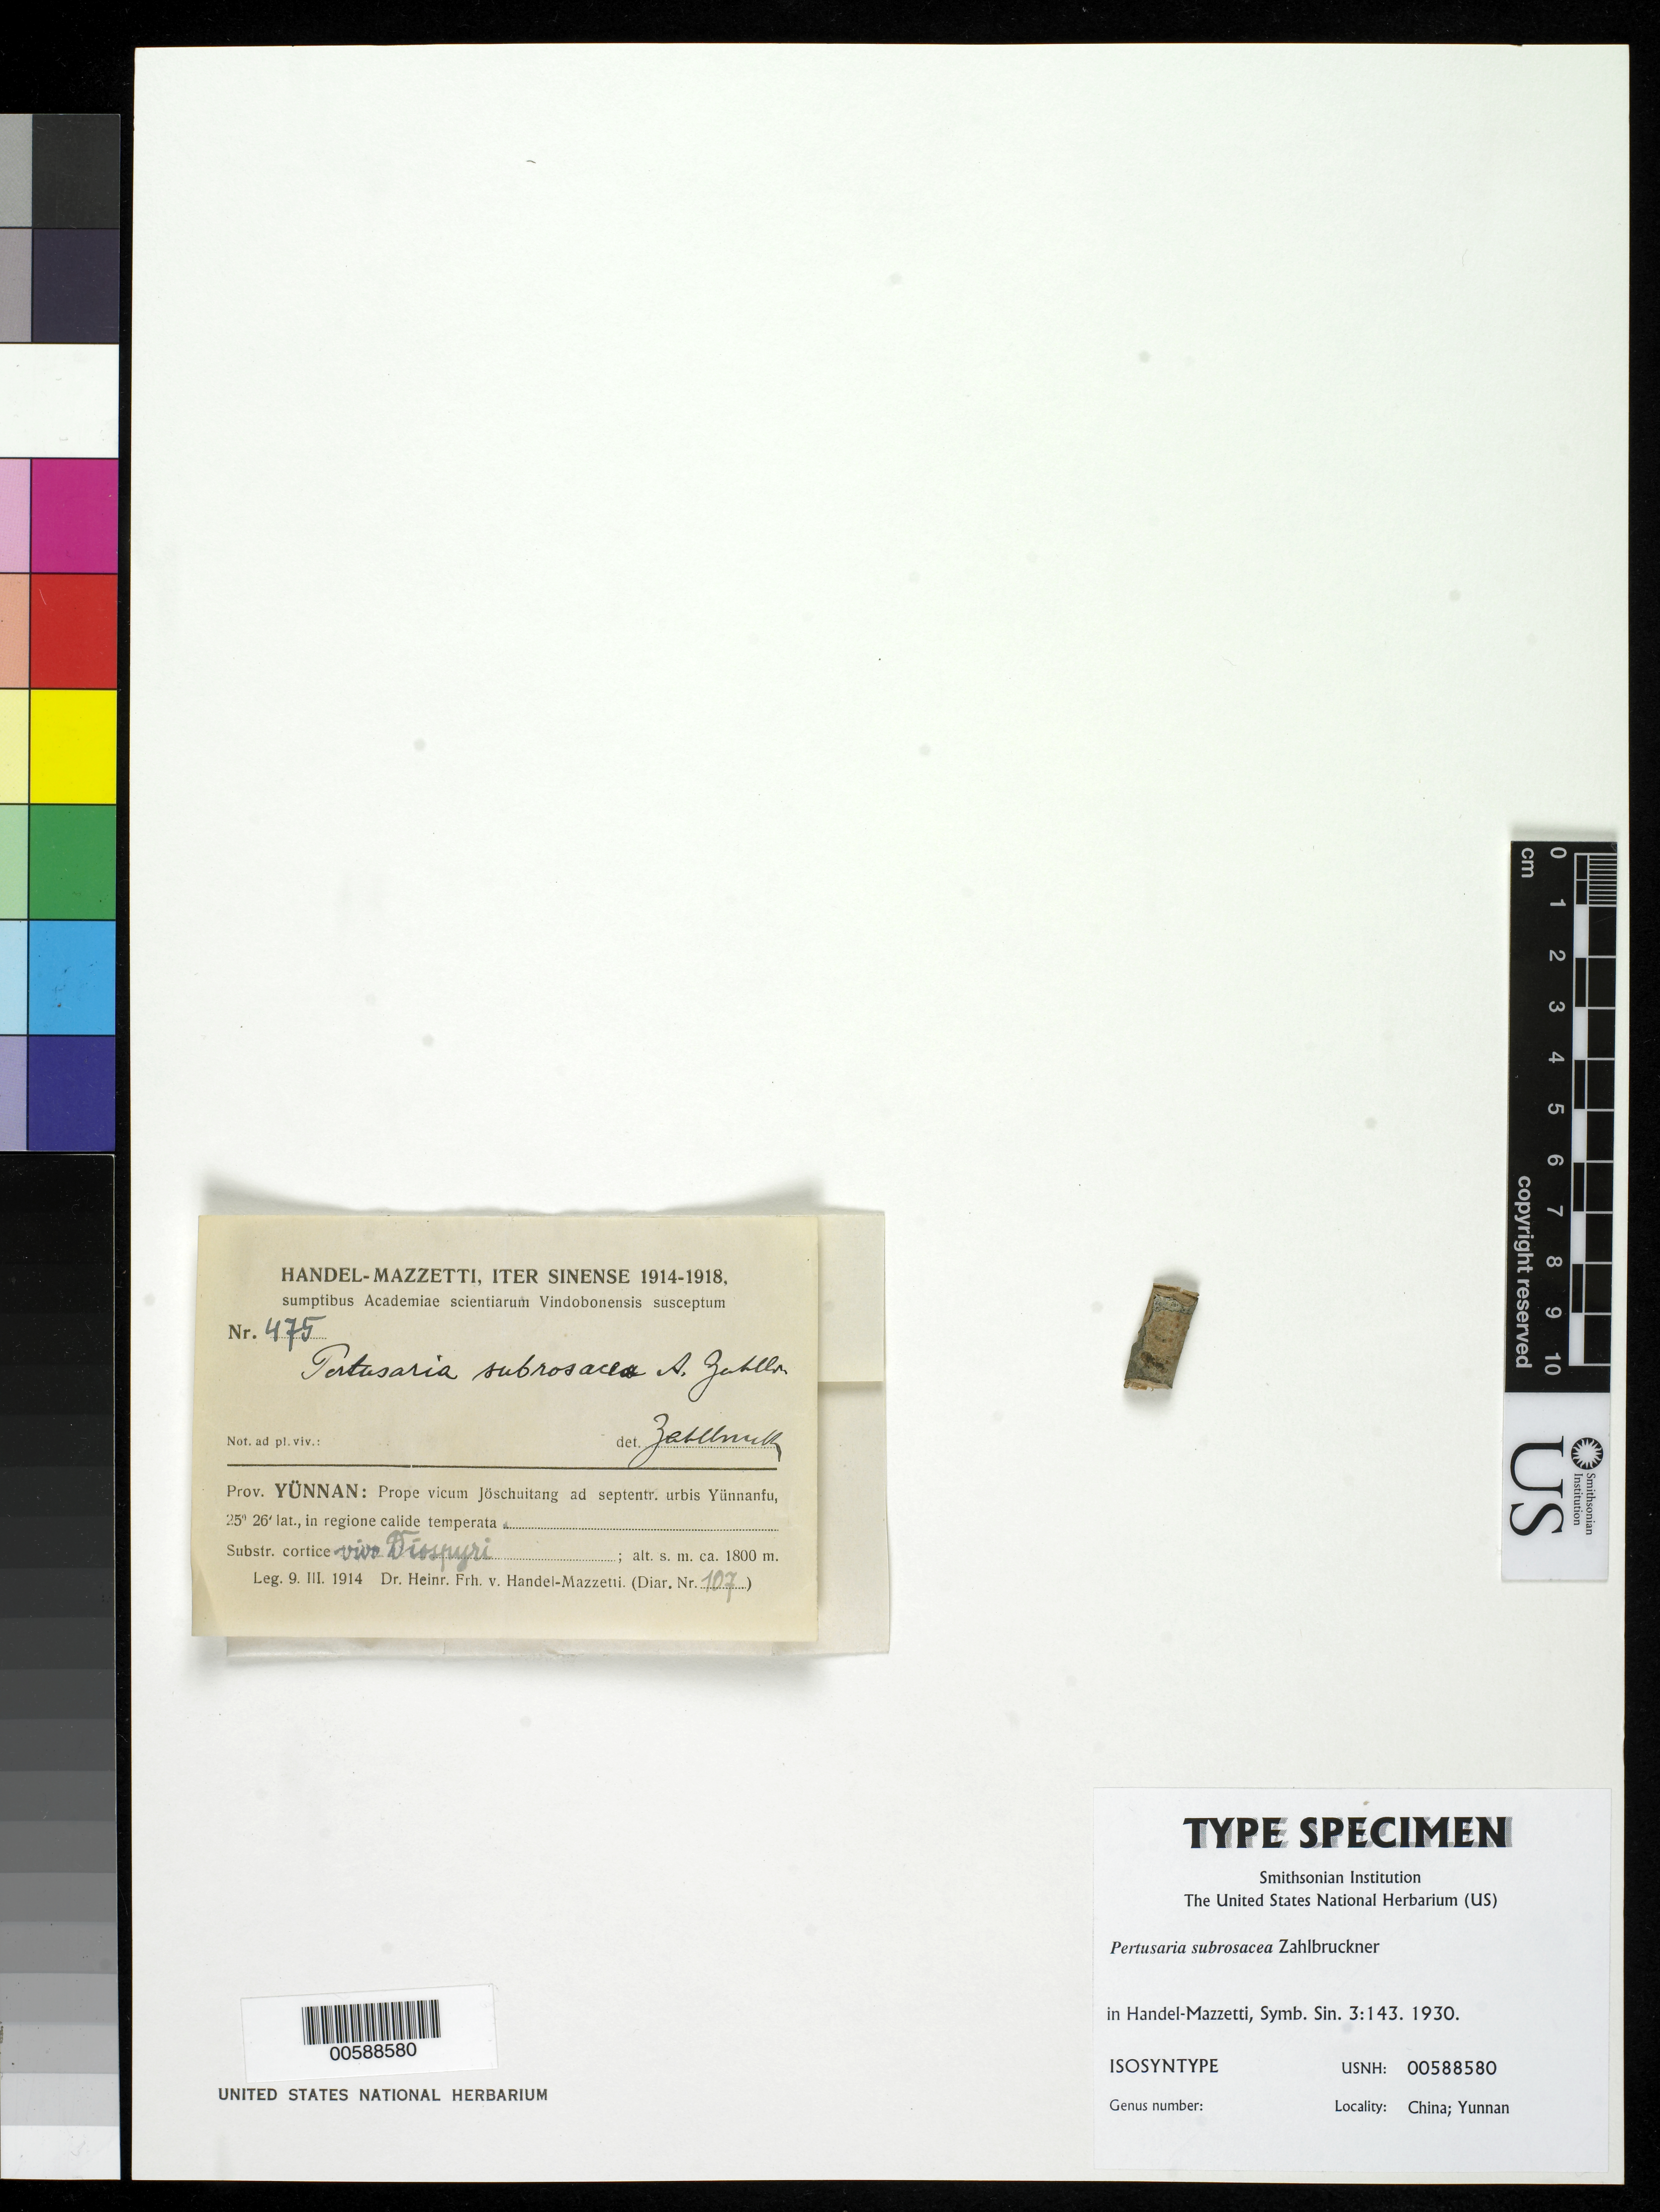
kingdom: Fungi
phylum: Ascomycota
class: Lecanoromycetes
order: Pertusariales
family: Pertusariaceae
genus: Pertusaria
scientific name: Pertusaria subrosacea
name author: Zahlbr. in Hand.-Mazz.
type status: Isosyntype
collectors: H. Handel-Mazzetti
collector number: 475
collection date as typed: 09 Mar 1914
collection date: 1914-03-09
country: China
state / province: Yunnan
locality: Prope vicum Joschuitang ad septentr. urbis Yunnanfu. [Near village of Joschuitang to the N of the city of Yunnanfu.]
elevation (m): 1800